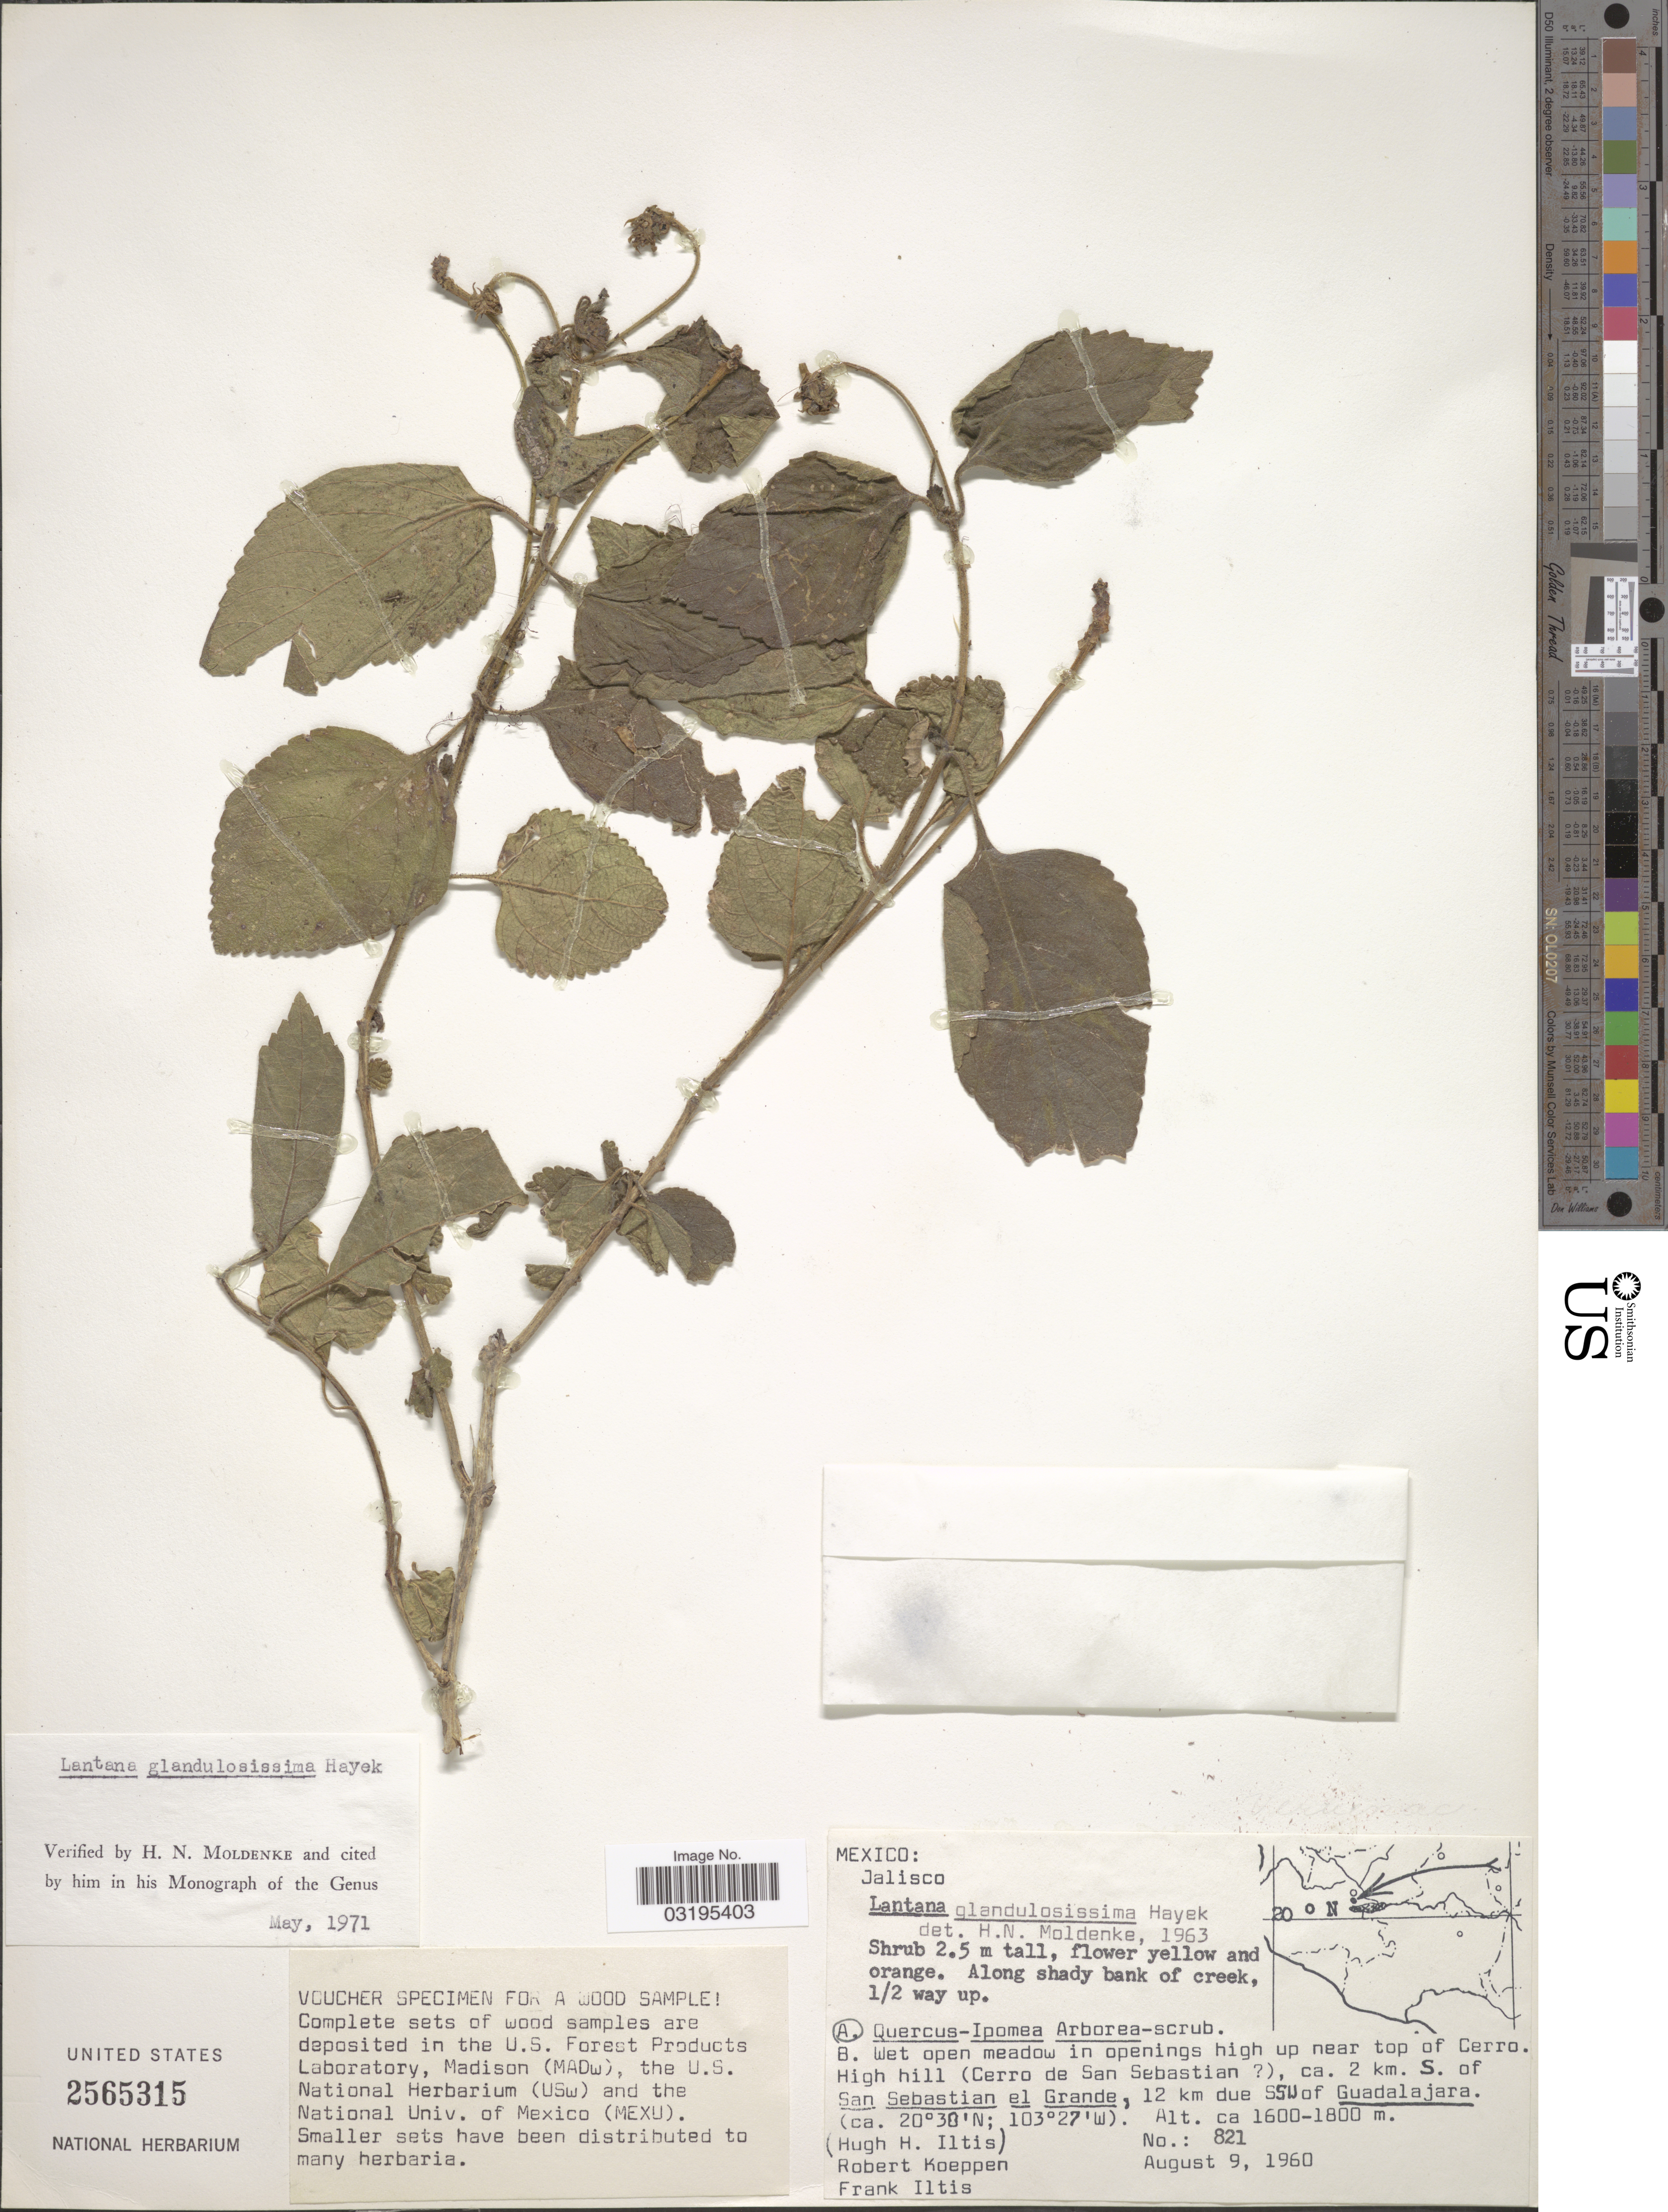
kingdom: Plantae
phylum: Tracheophyta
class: Magnoliopsida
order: Lamiales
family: Verbenaceae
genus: Lantana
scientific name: Lantana glandulosissima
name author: Hayek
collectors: H. H. Iltis, R. C. Koeppen & F. S. Iltis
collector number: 821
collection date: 1960-08-09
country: Mexico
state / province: Jalisco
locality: High up near top of Cerro. High hill (Cerro de San Sebastian [unsure placement]), ca. 2 km. S. of San Sebastian el Grande, 12 km due SSW of Guadalajara.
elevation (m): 1600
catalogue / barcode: US 2565315